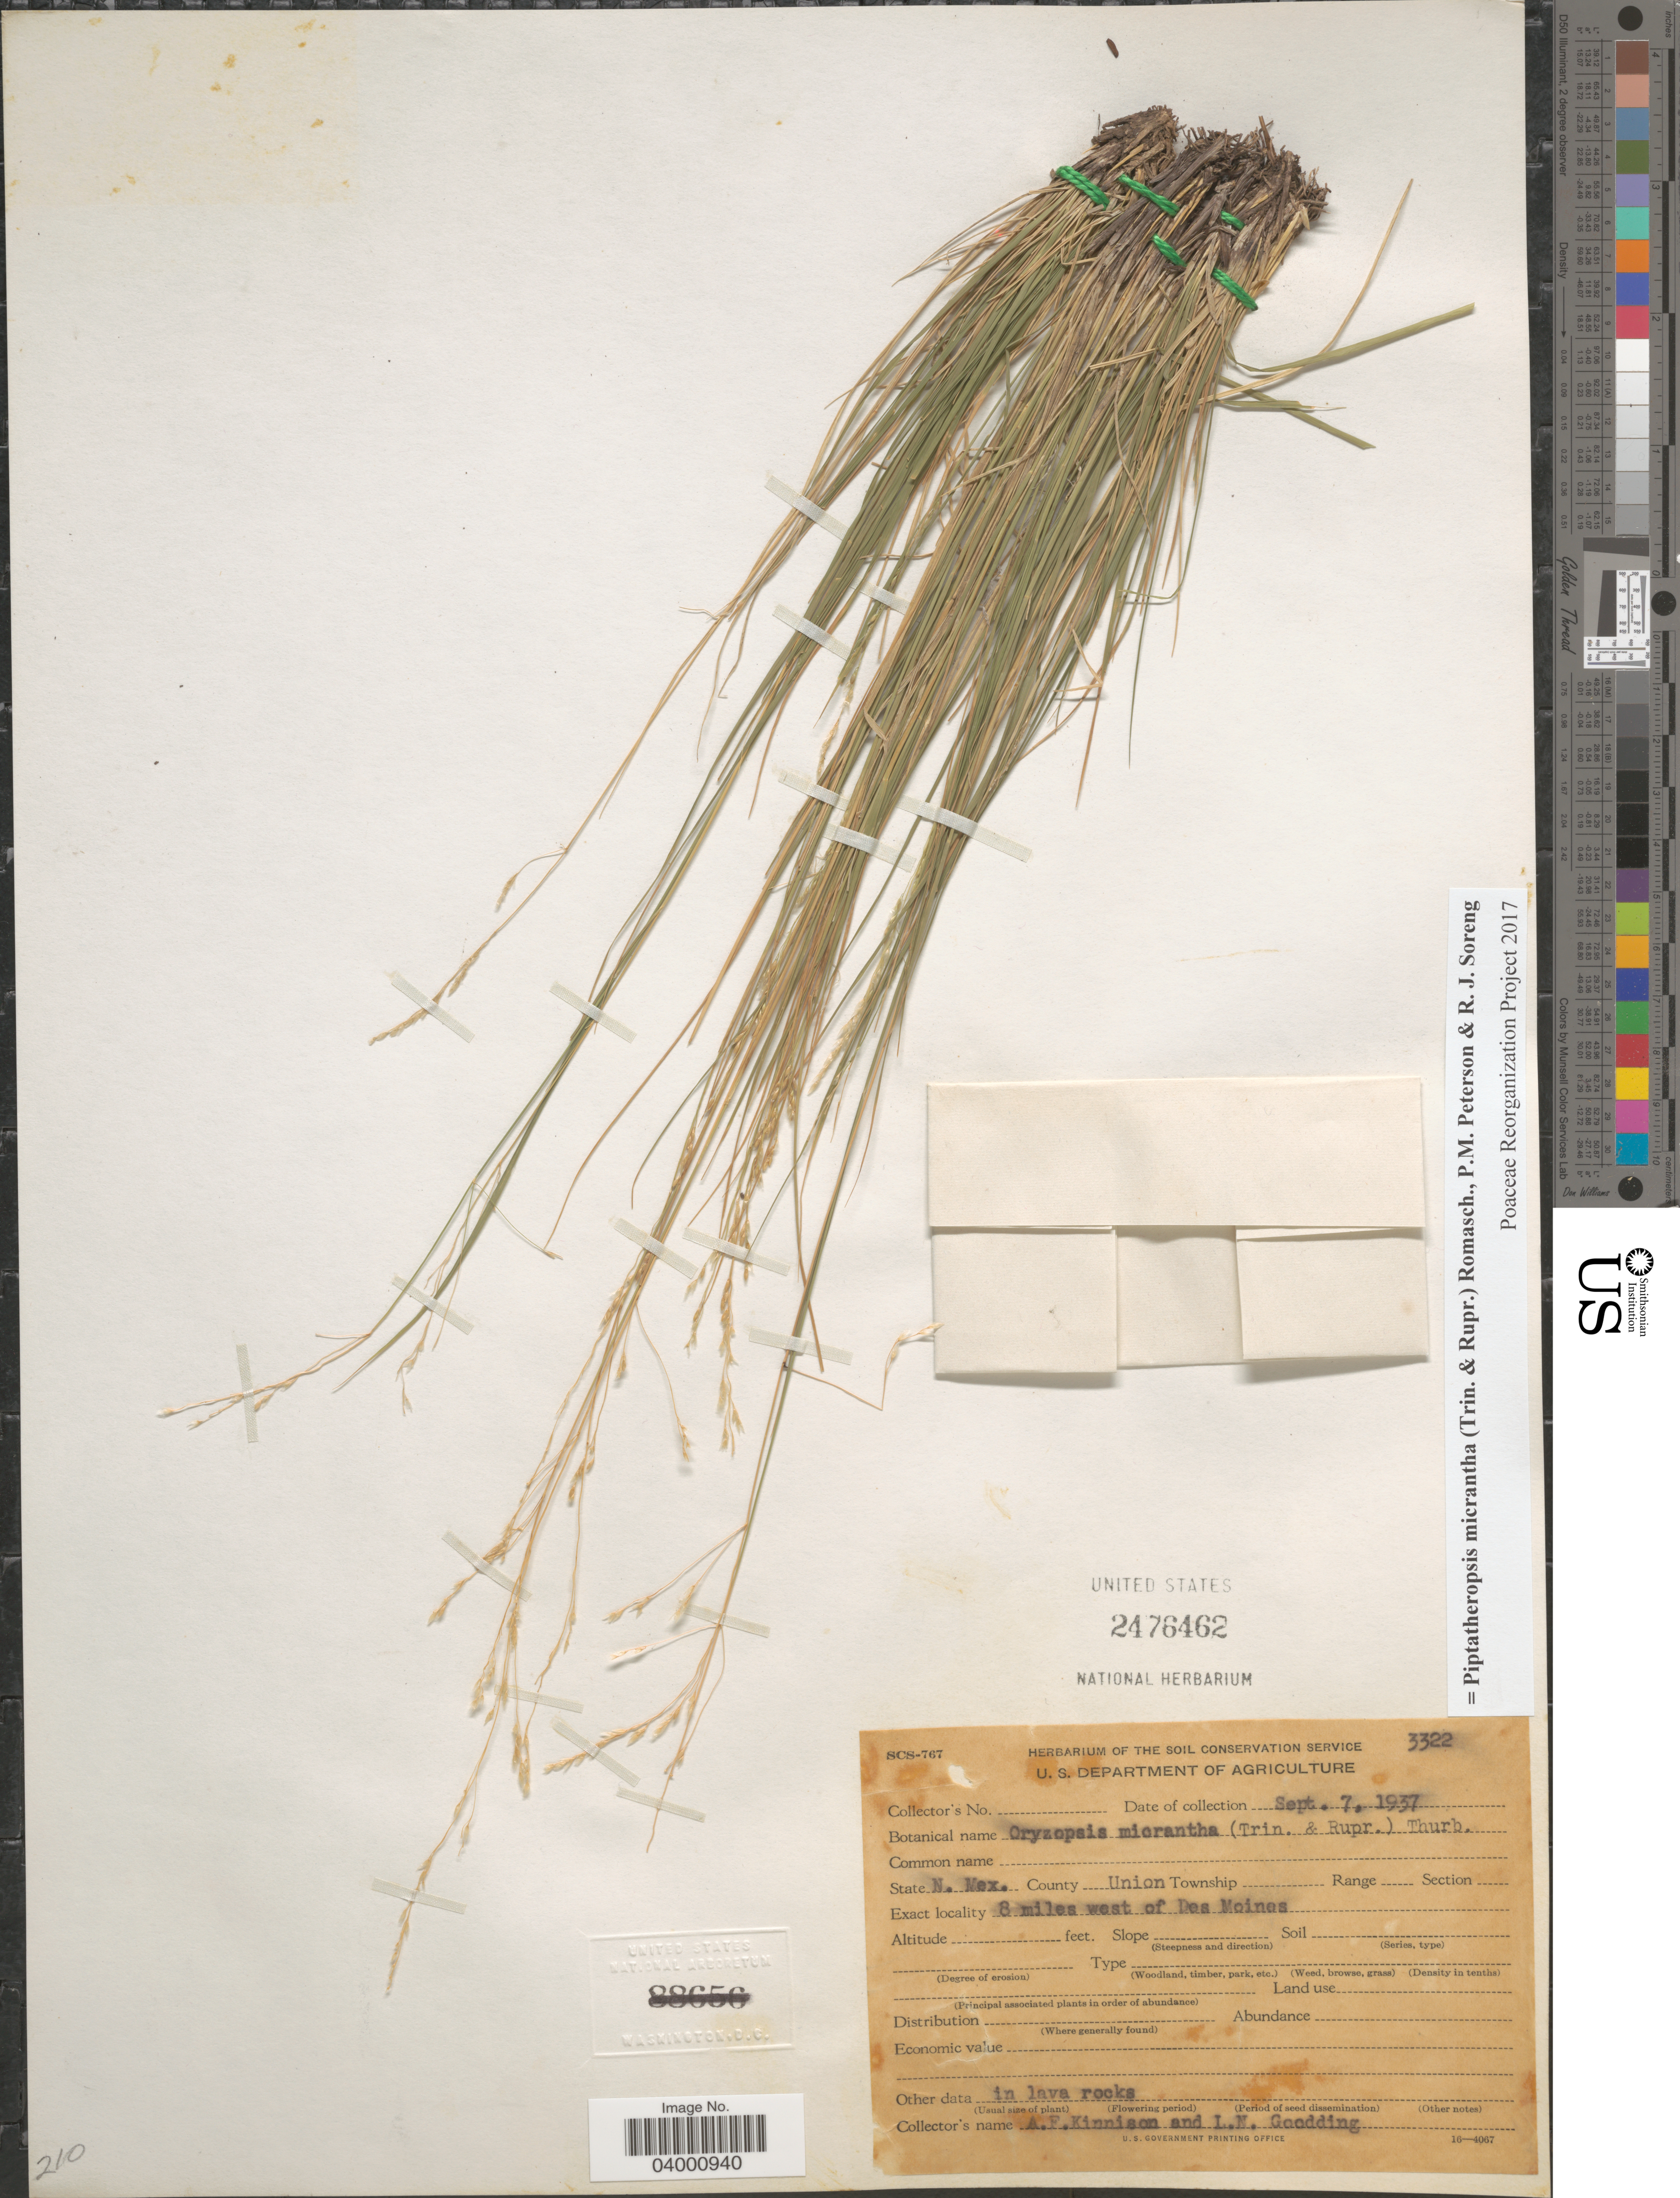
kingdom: Plantae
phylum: Tracheophyta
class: Liliopsida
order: Poales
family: Poaceae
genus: Piptatheropsis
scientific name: Piptatheropsis micrantha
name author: (Trin. & Rupr.) Romasch.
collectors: A. Kinnison & L. N. Goodding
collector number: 3322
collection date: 1937-09-07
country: United States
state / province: New Mexico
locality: County Union. 8 miles west of Des Moines.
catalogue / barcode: US 2476462